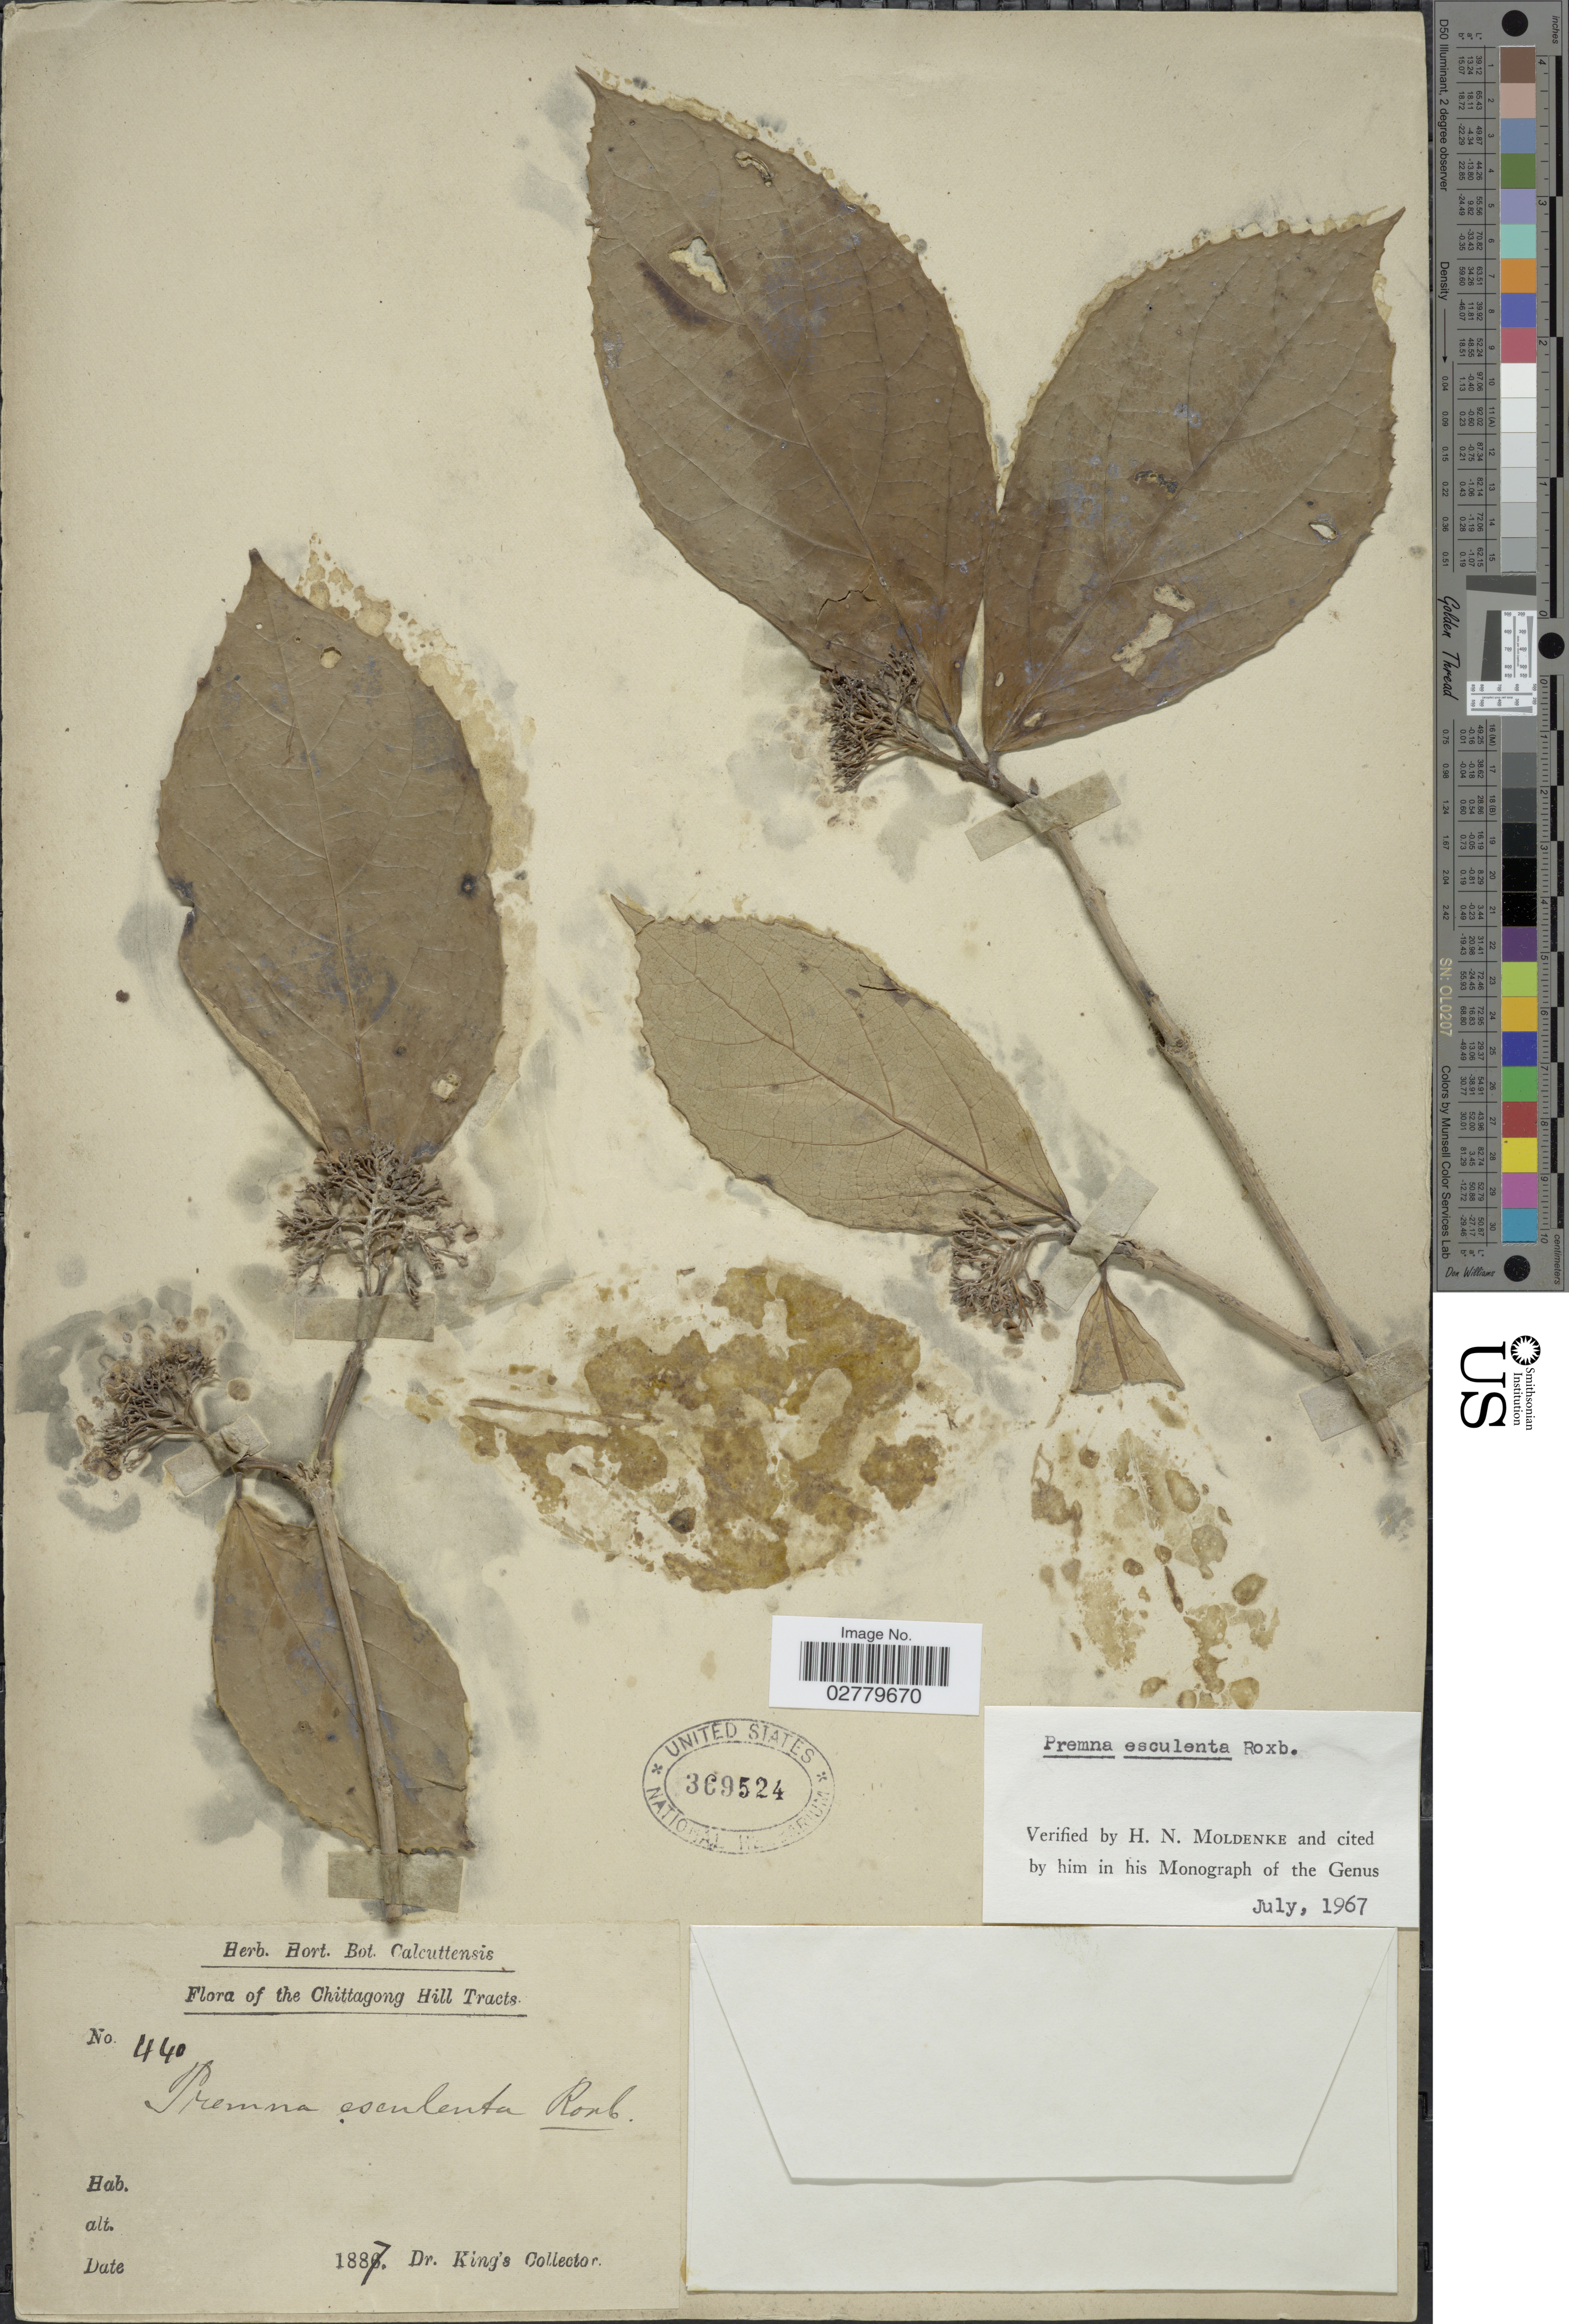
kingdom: Plantae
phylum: Tracheophyta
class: Magnoliopsida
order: Lamiales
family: Lamiaceae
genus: Premna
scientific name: Premna esculenta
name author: Roxb.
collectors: Dr. King's collector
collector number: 440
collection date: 1887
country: Bangladesh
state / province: Chittagong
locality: The Chittagong Hill Tracts.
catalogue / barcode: US 369524